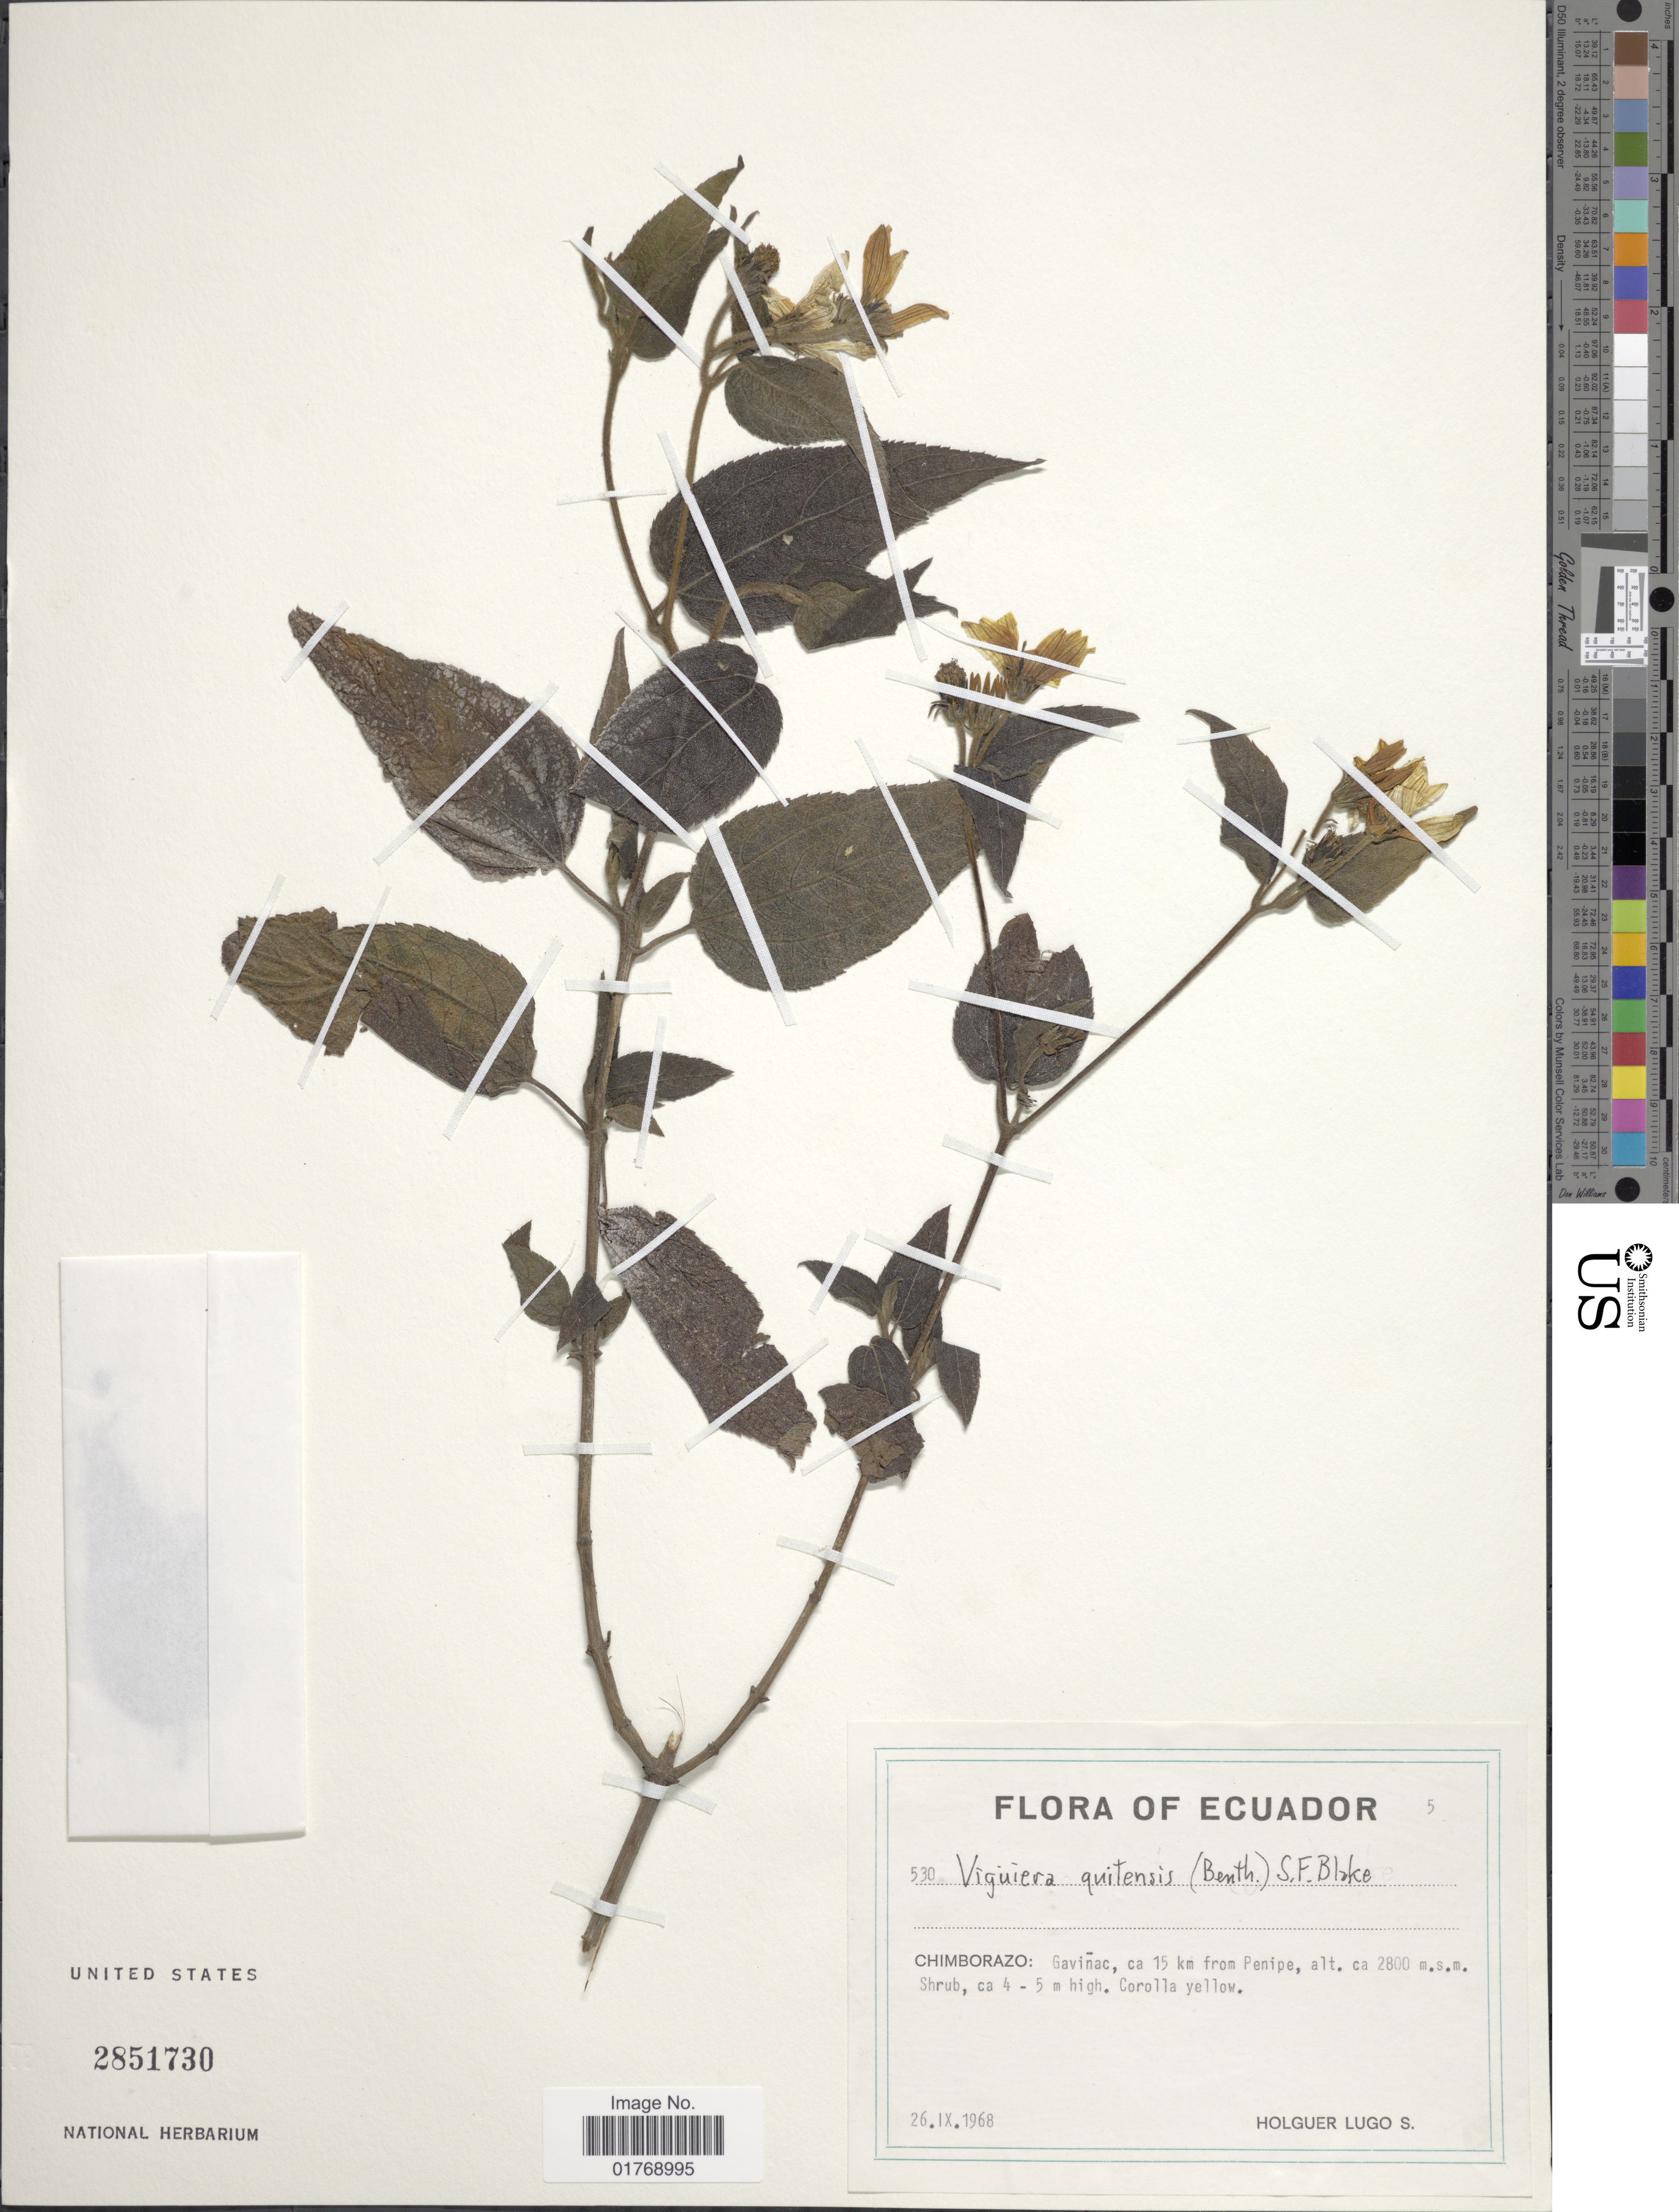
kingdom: Plantae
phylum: Tracheophyta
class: Magnoliopsida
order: Asterales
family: Asteraceae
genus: Viguiera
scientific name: Viguiera quitensis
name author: (Benth.) S.F. Blake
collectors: H. Lugo S.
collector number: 530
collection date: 1968-09-26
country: Ecuador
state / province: Chimborazo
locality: Chimborazo: Gaviñac, ca 15 km from Penipe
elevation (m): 2800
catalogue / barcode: US 2851730